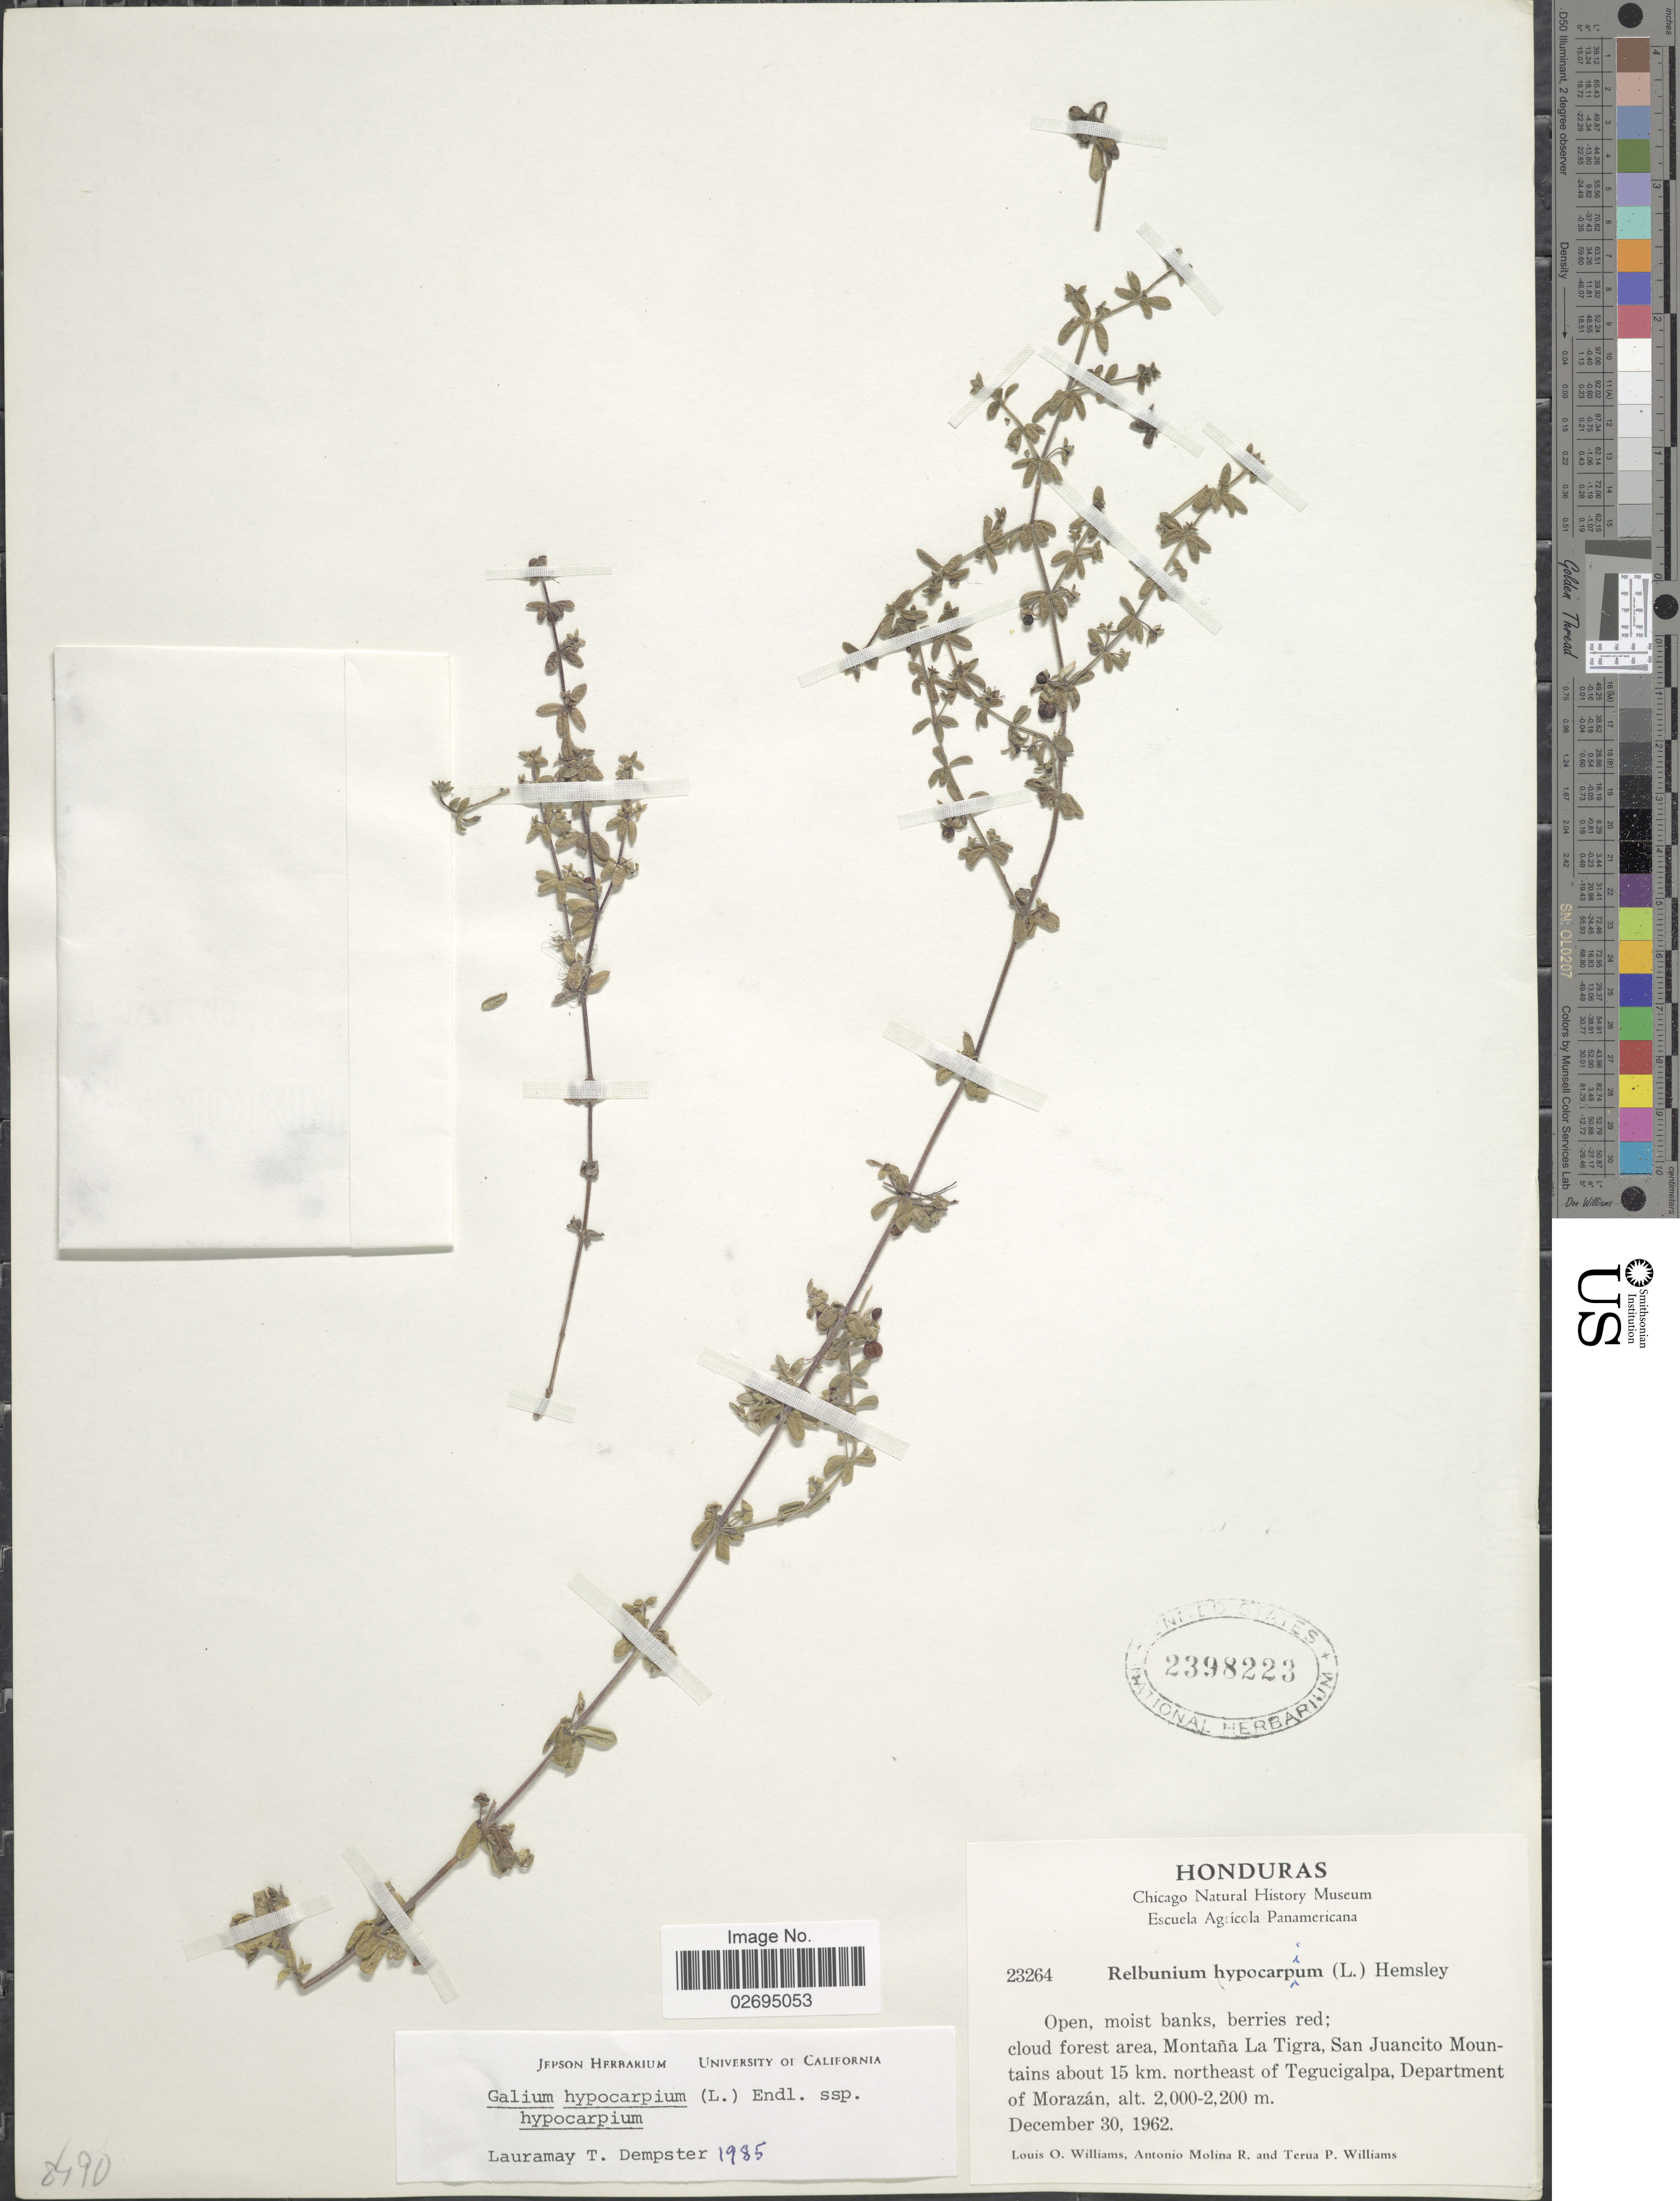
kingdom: Plantae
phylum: Tracheophyta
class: Magnoliopsida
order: Gentianales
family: Rubiaceae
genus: Galium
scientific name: Galium hypocarpium subsp. hypocarpium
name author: (L.) Endl. ex Griseb.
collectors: L. O. Williams, A. Molina R. & T. P. Williams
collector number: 23264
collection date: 1962-12-30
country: Honduras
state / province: Fco. Morazán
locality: Montaña La Tigra, San Juancito Mountains about 15 km. northeast of Tegucigalpa, Department of Morazán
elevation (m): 2000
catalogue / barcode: US 2398223